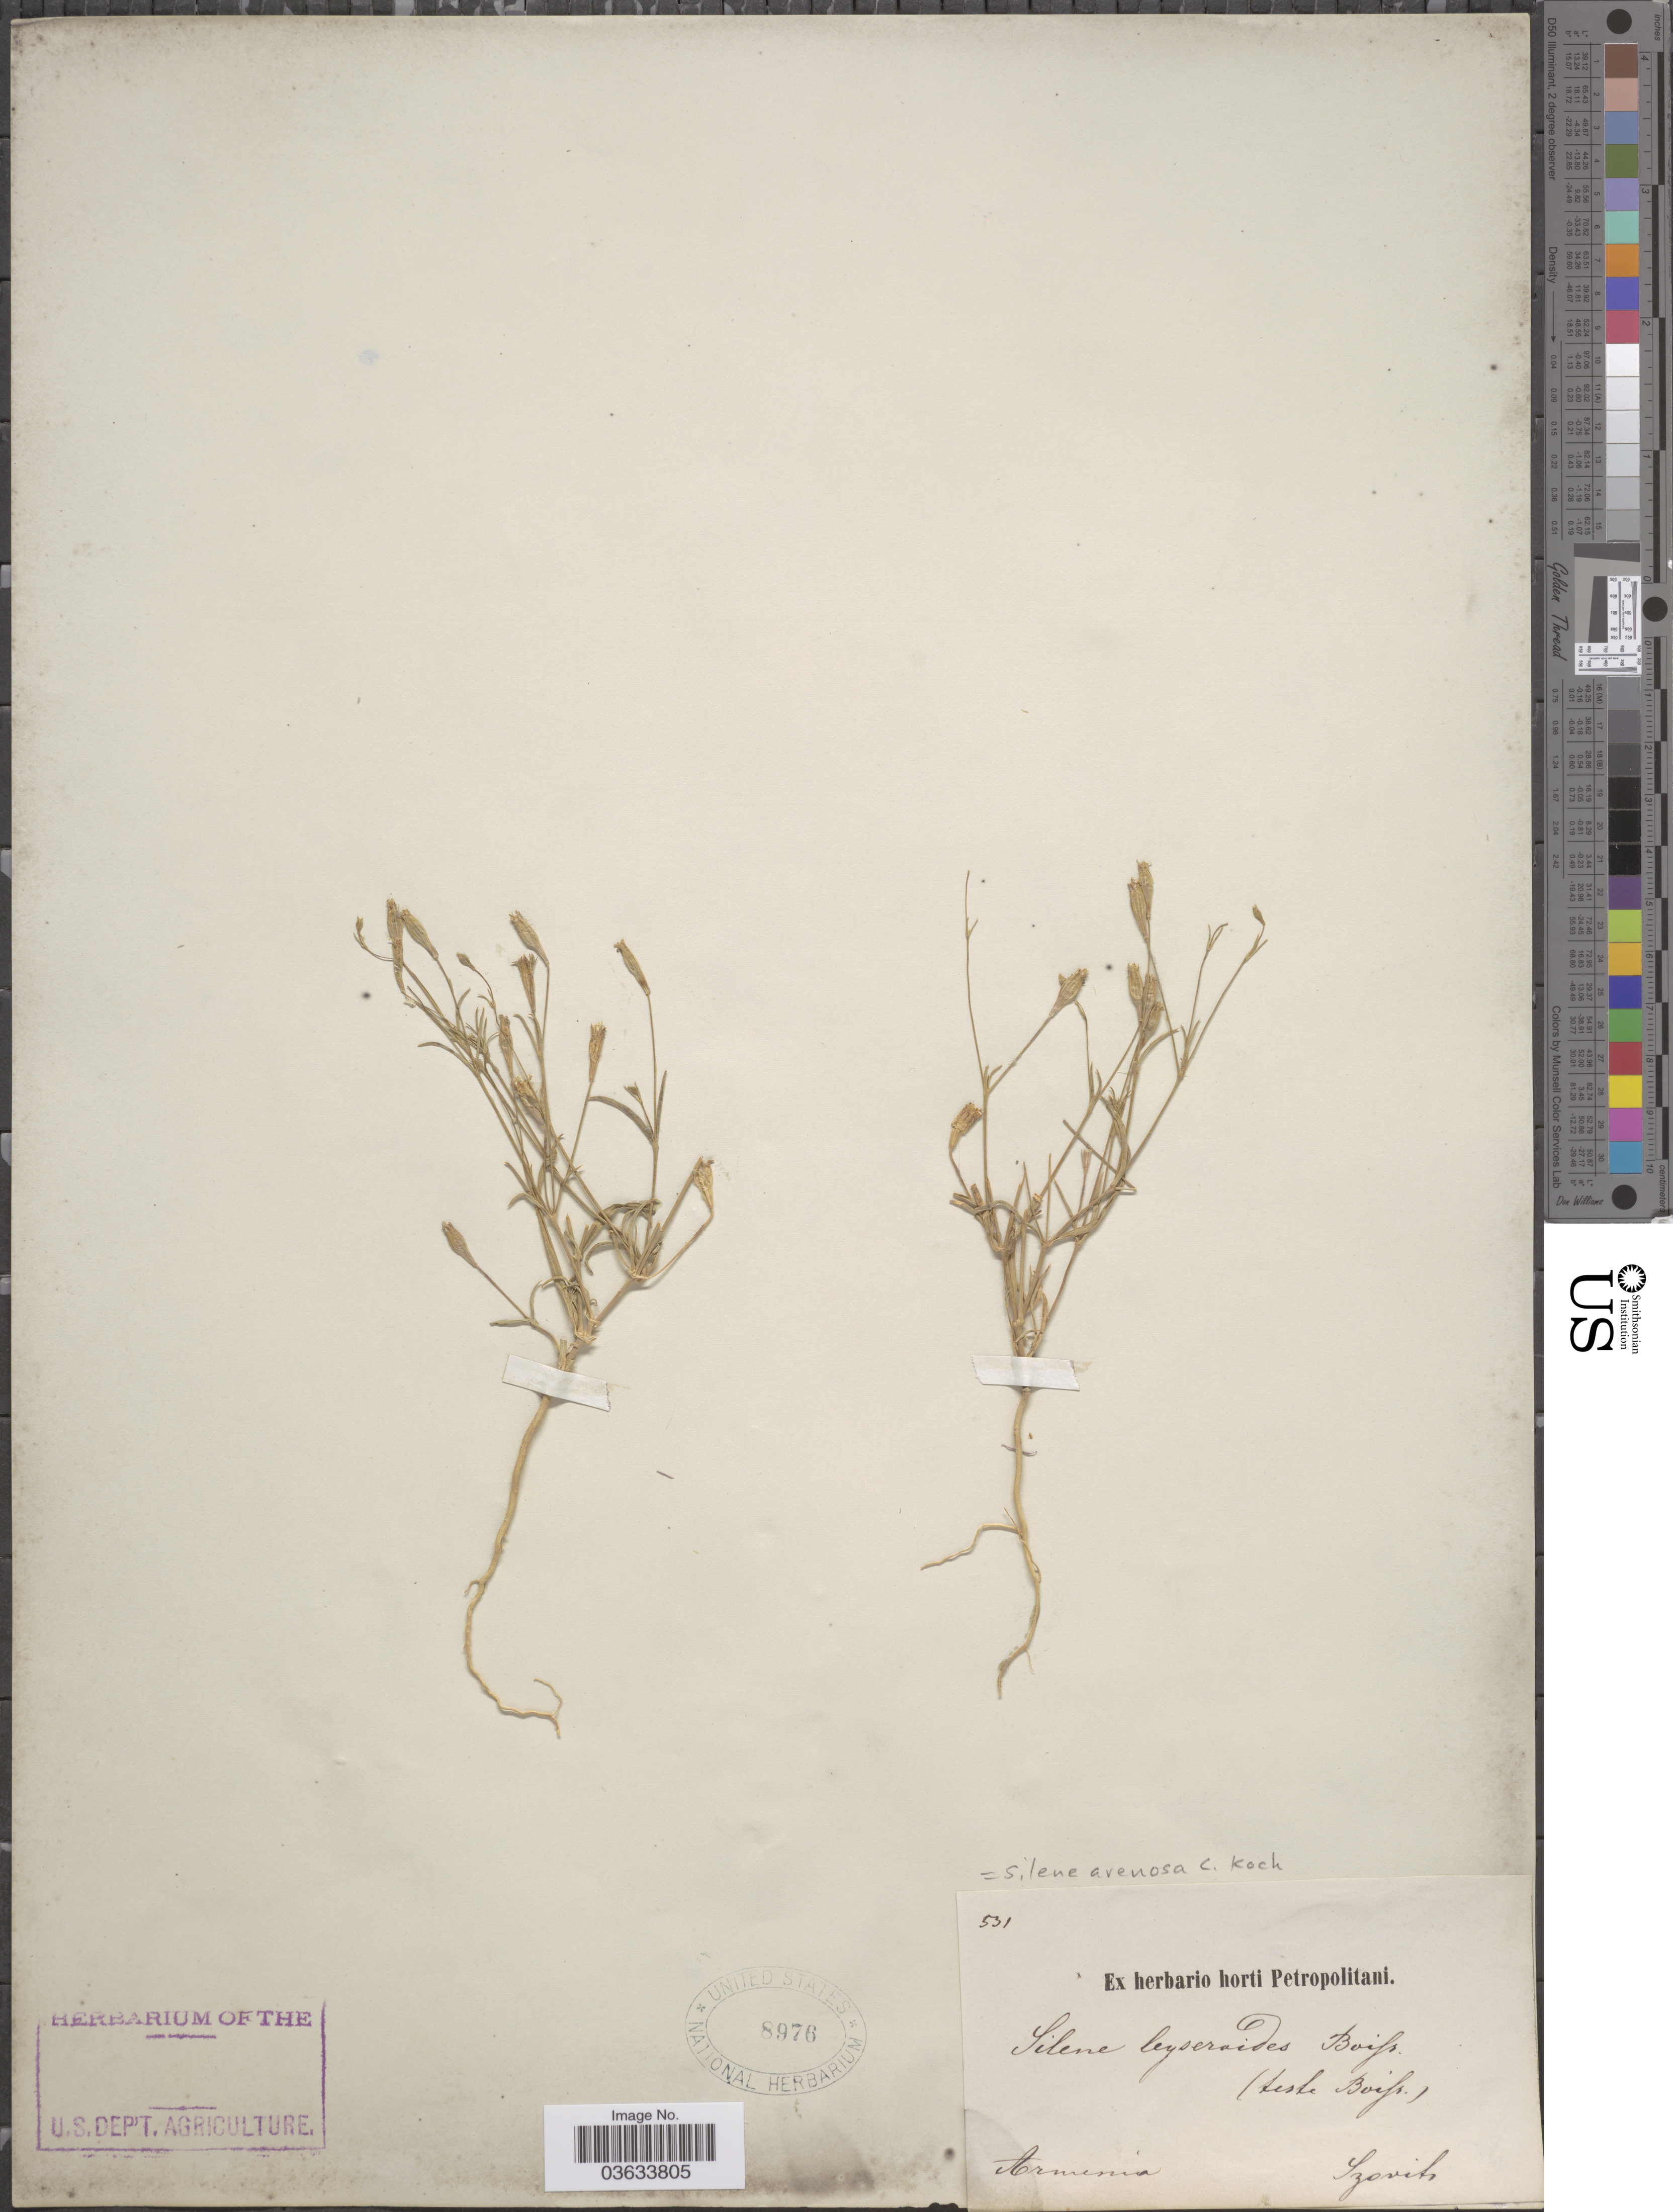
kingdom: Plantae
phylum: Tracheophyta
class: Magnoliopsida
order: Caryophyllales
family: Caryophyllaceae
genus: Silene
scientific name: Silene arenosa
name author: C. Koch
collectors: Szovits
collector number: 531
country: Armenia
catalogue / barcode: US 8976